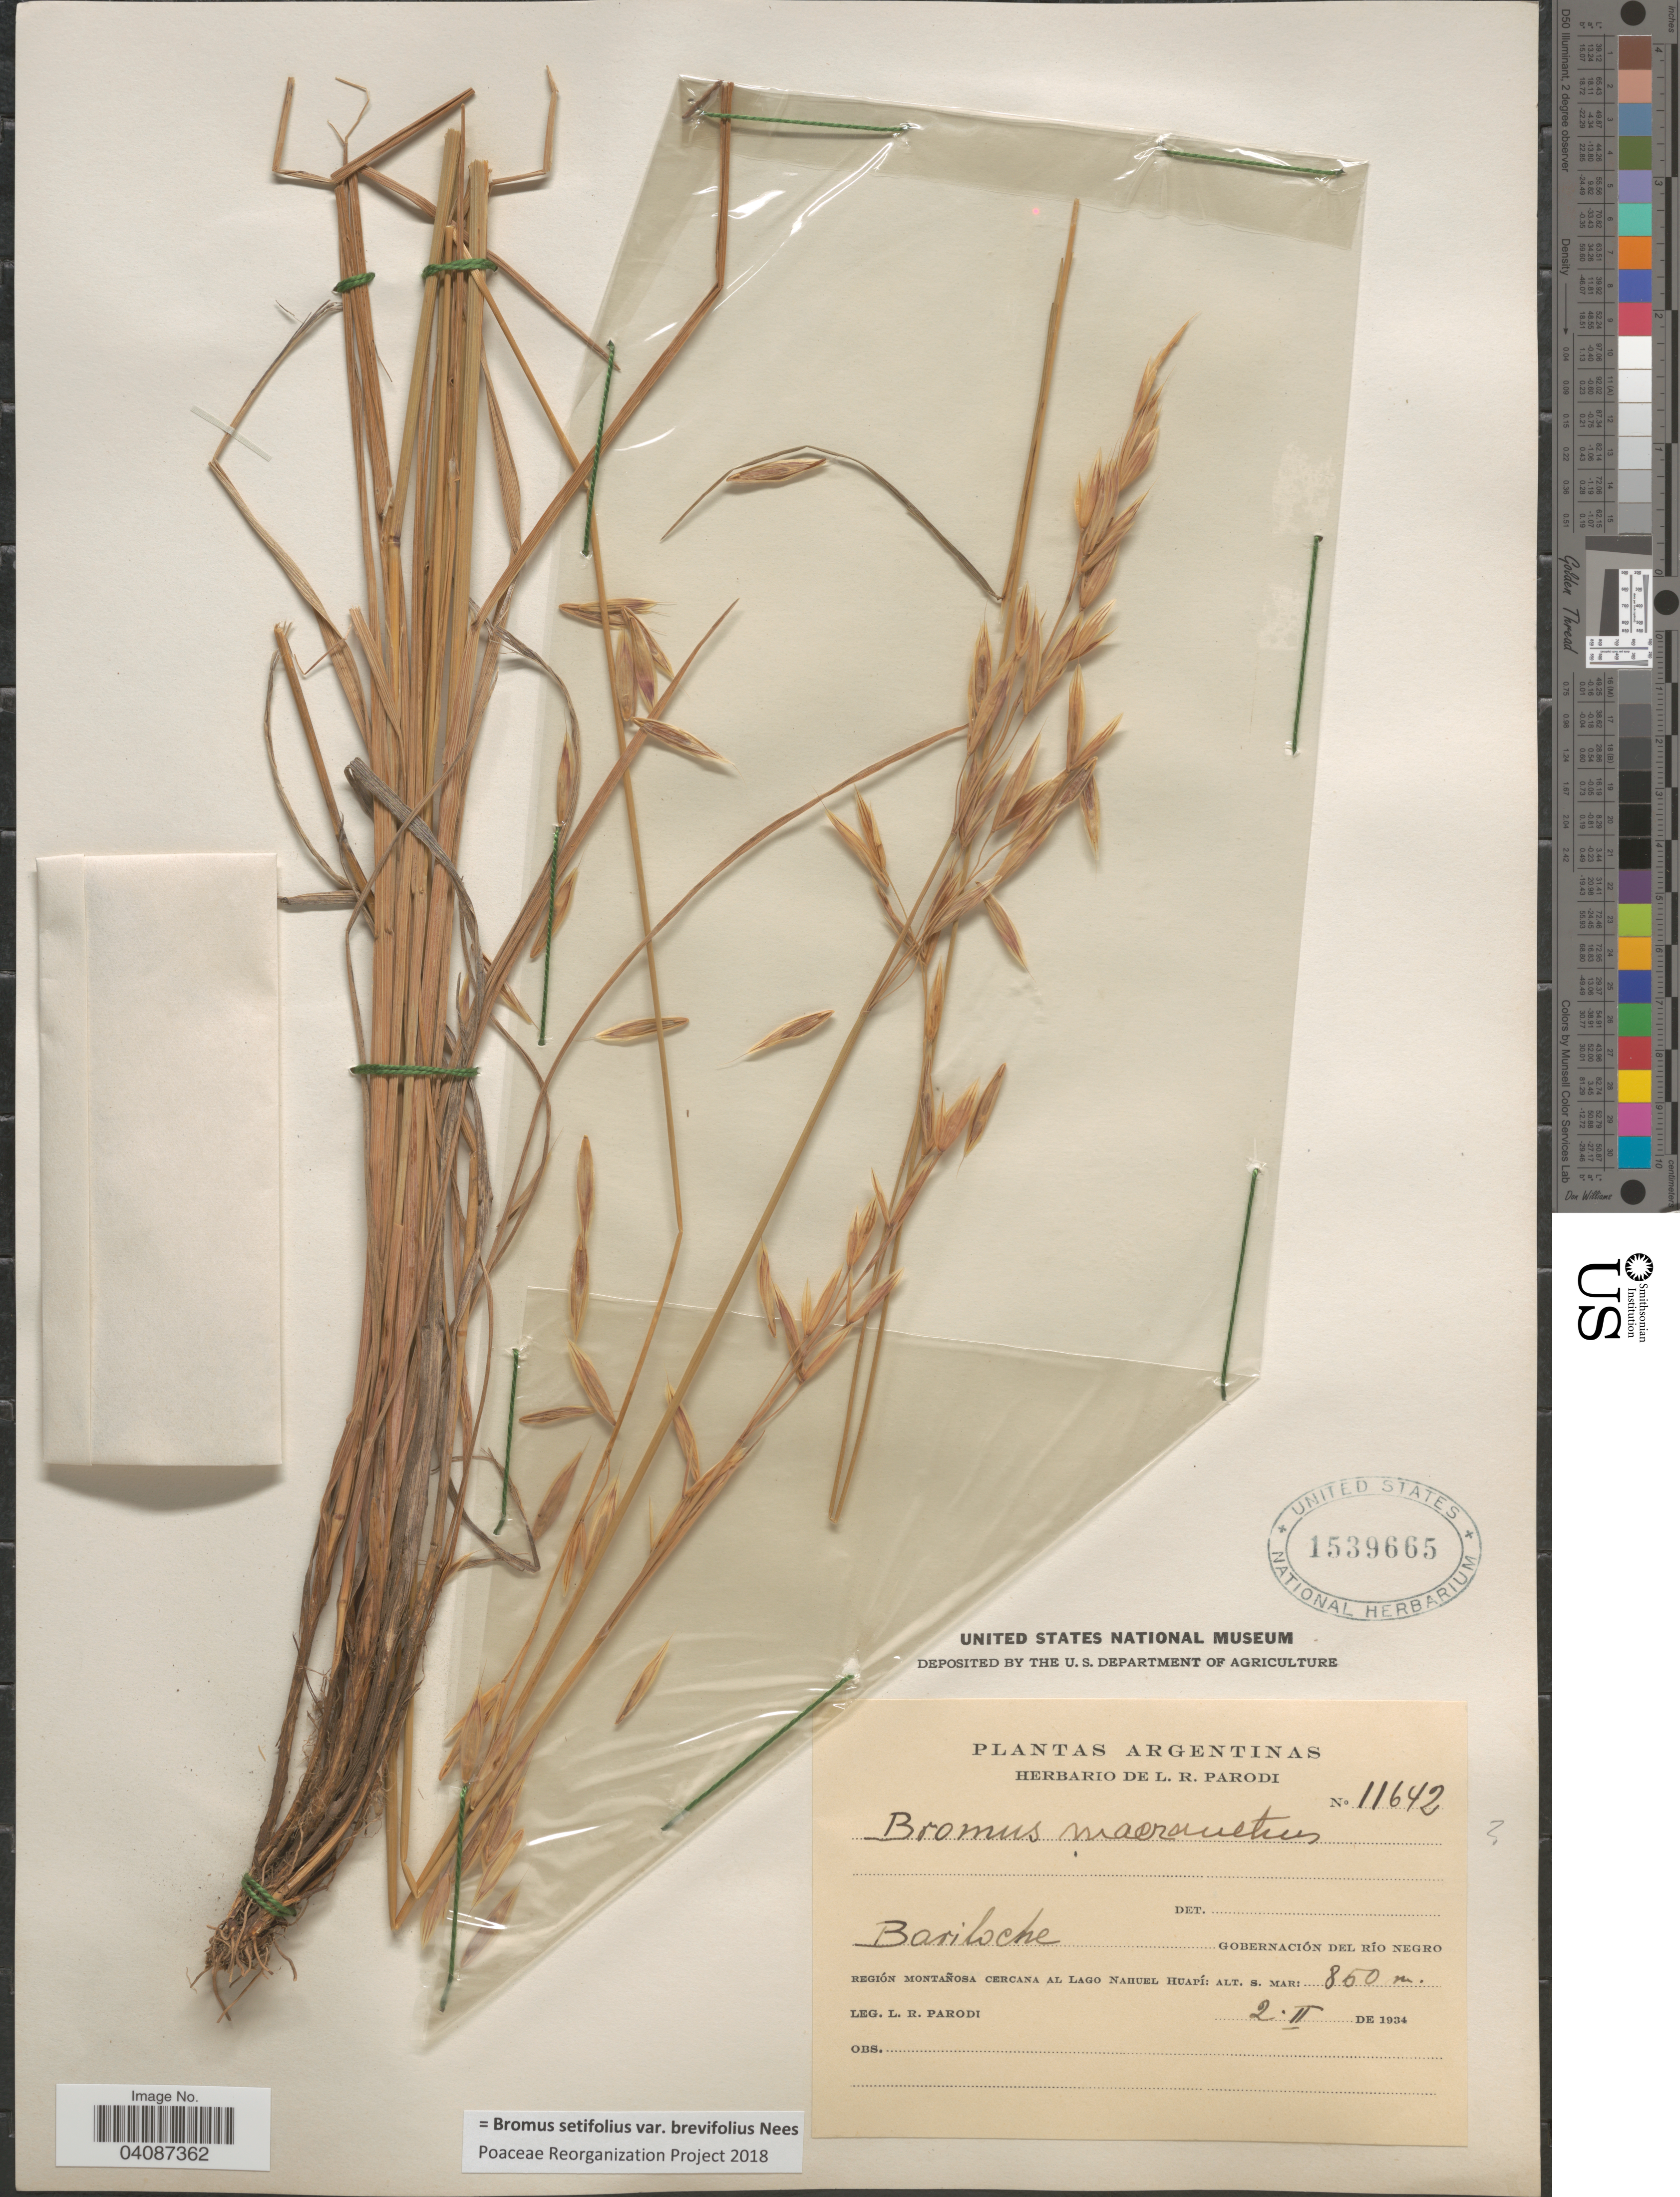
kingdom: Plantae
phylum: Tracheophyta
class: Liliopsida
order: Poales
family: Poaceae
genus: Bromus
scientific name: Bromus setifolis var. brevifolius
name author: Nees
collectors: L. R. Parodi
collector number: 11642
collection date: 1934-02-02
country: Argentina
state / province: Rio Negro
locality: Bariloche. Región Montañosa Cercana al Lago Nahuel Huapí.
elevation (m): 850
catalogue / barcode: US 1539665